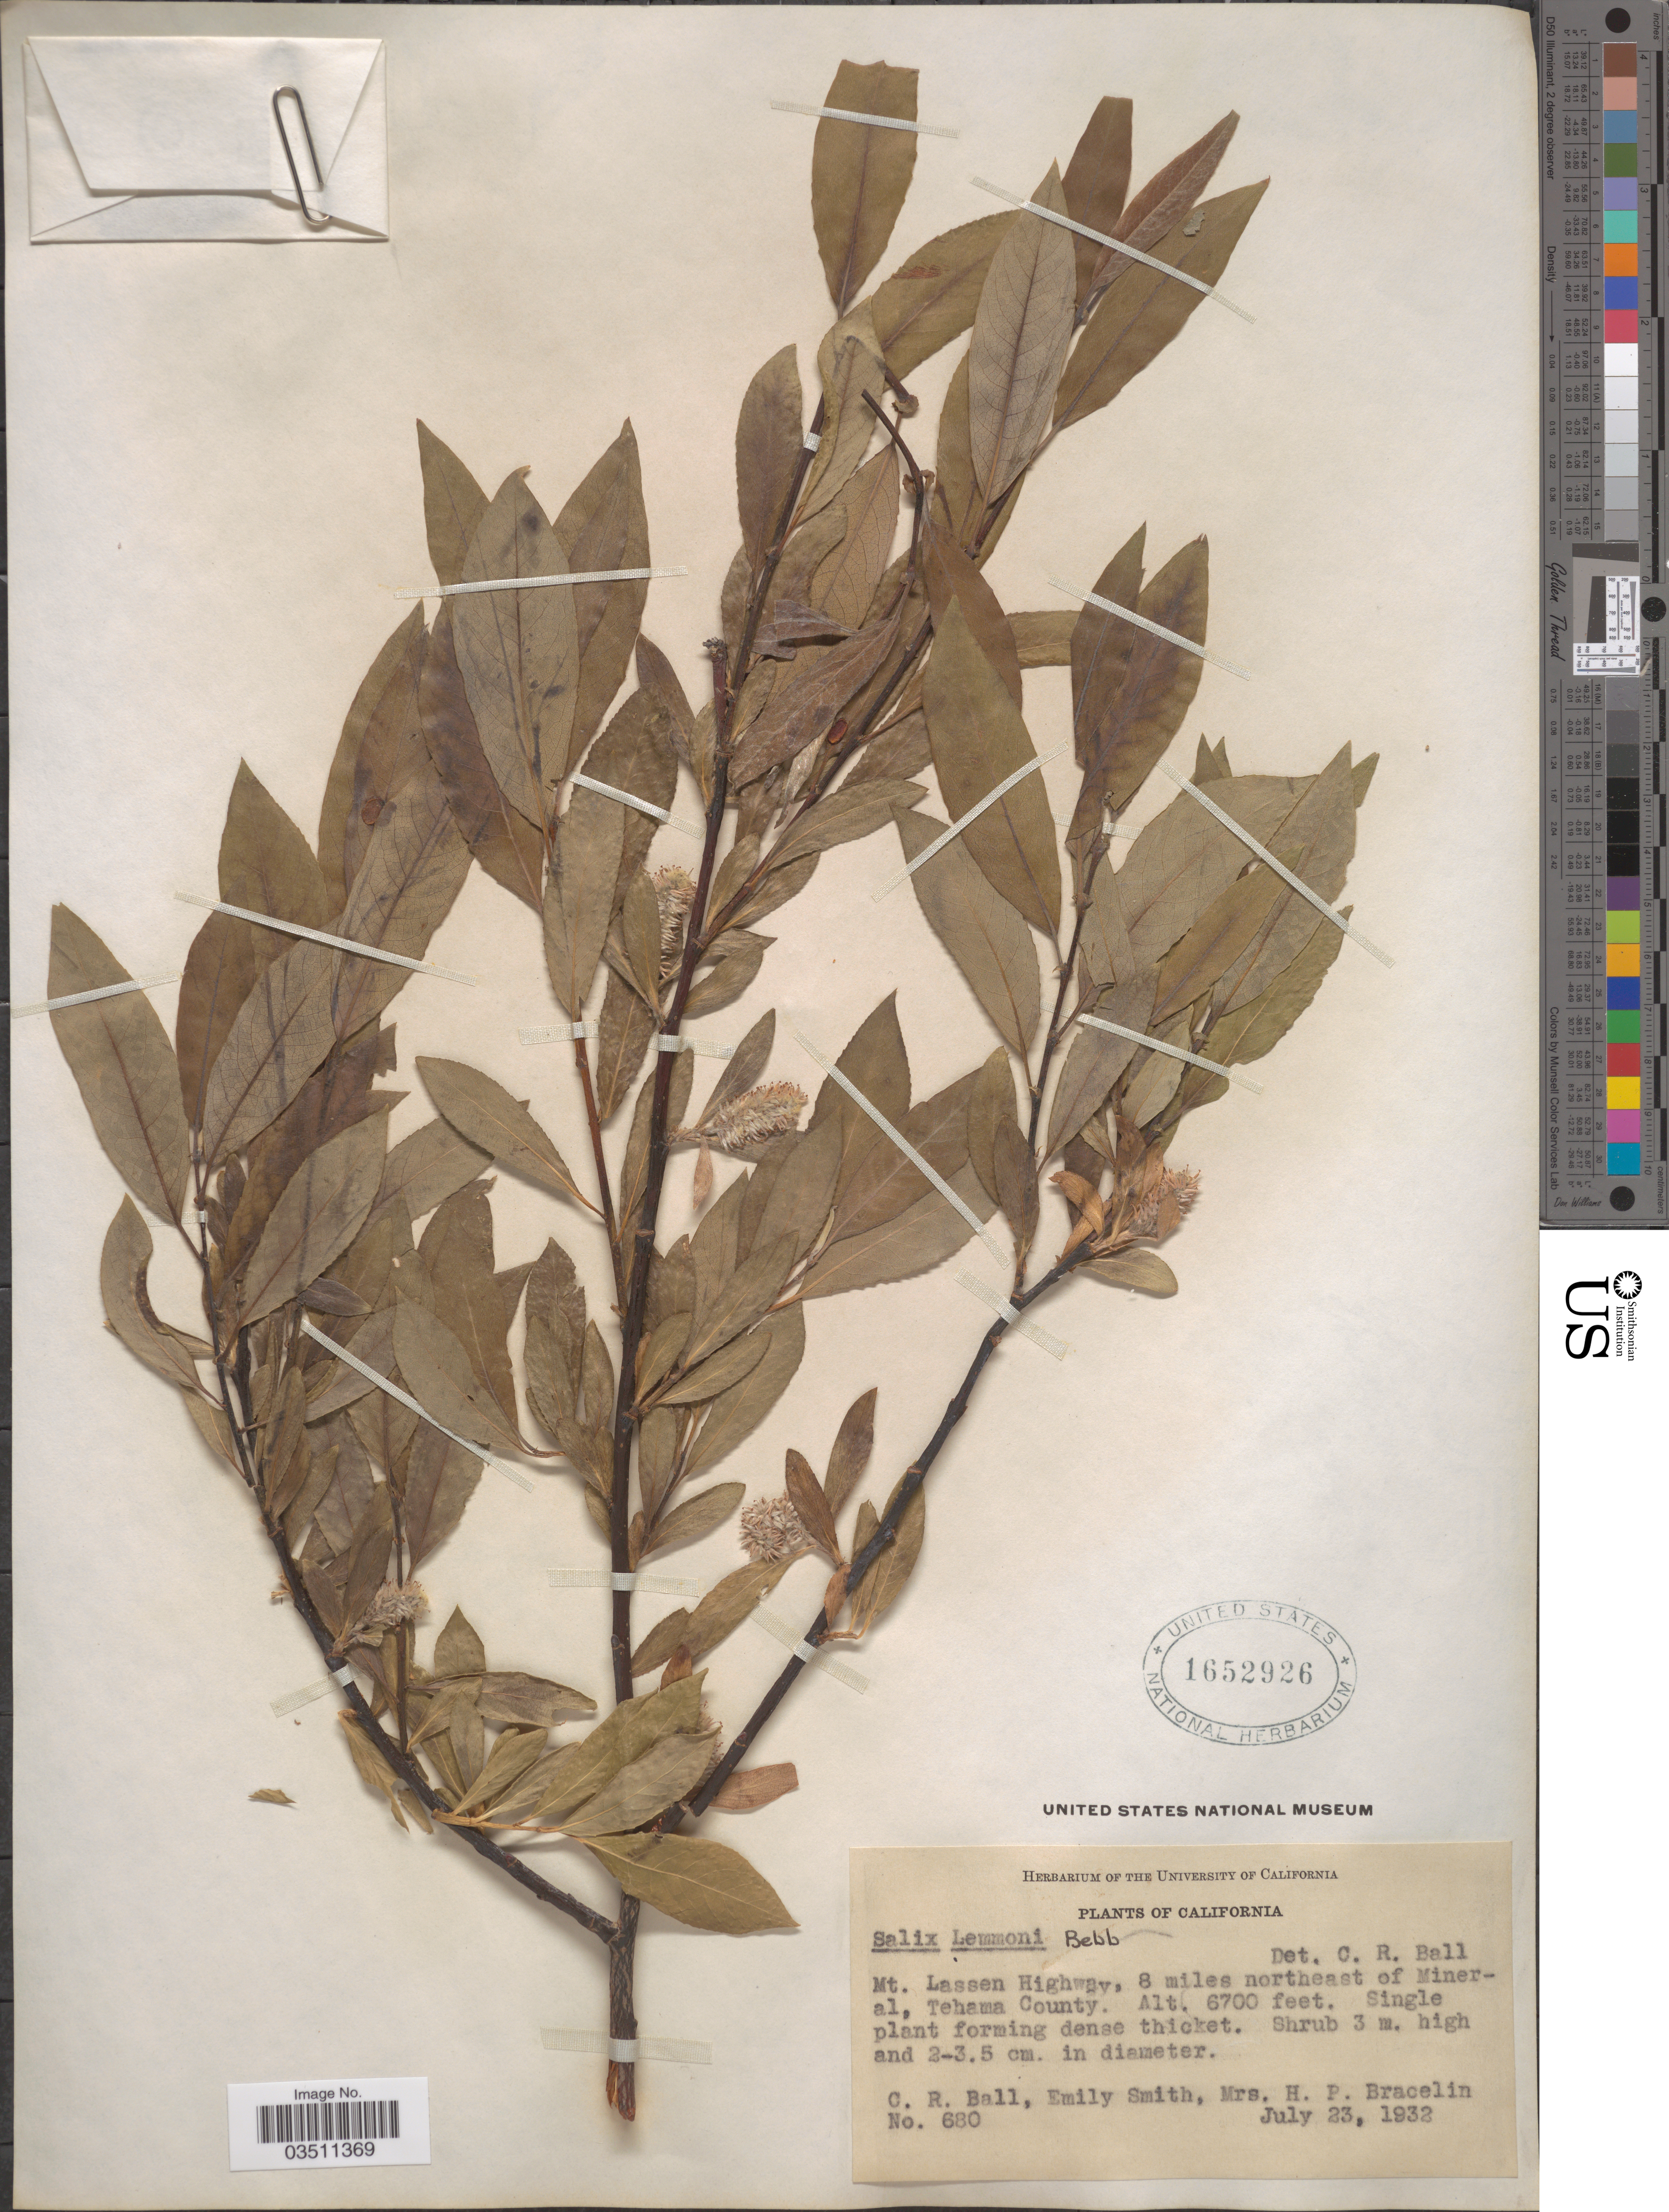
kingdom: Plantae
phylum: Tracheophyta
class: Magnoliopsida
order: Malpighiales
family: Salicaceae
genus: Salix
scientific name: Salix lemmonii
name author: Bebb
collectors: C. R. Ball, E. Smith & H. Bracelin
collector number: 680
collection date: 1932-07-23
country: United States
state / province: California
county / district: Tehama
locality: Mt. Lassen Highway, 8 miles northeast of Mineral, Tehama County.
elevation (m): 2042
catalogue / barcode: US 1652926